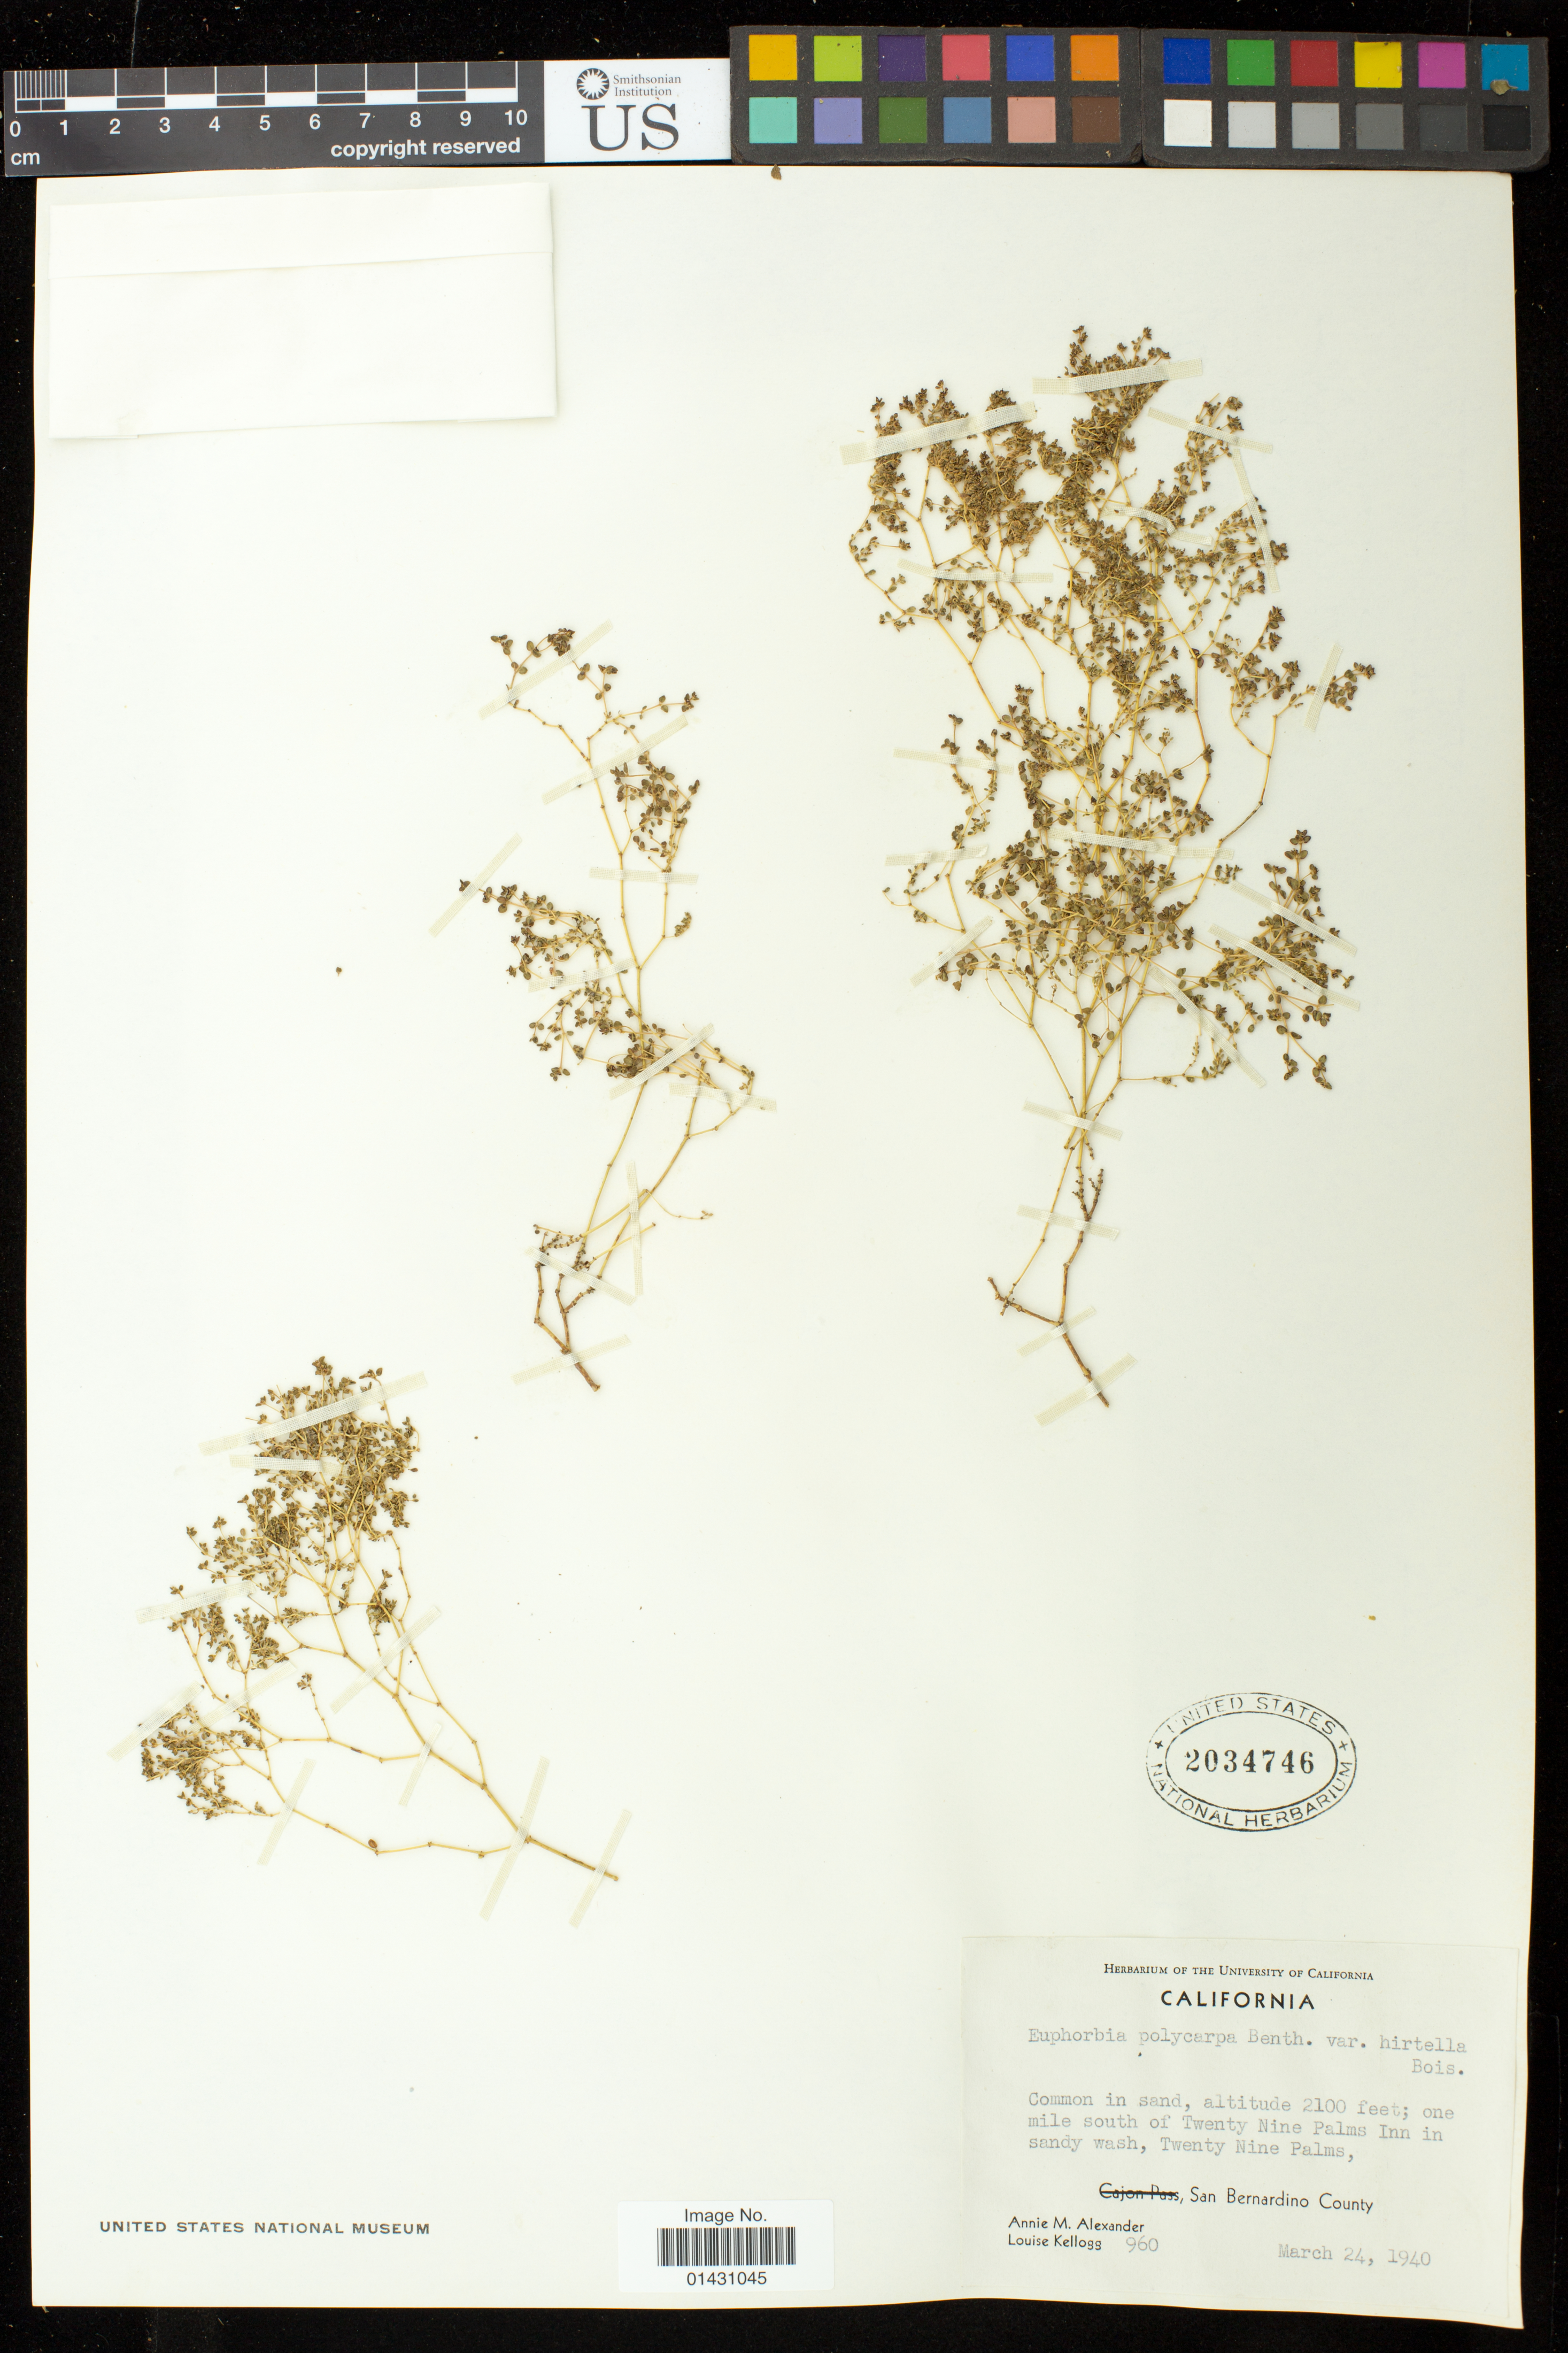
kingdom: Plantae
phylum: Tracheophyta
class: Magnoliopsida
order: Malpighiales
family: Euphorbiaceae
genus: Euphorbia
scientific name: Euphorbia polycarpa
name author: Benth.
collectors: A. M. Alexander & L. Kellogg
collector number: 960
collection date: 1940-03-24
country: United States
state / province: California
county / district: San Bernardino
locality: one mile south of Twenty Nine Palms Inn, Twenty Nine Palms.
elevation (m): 640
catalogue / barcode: US 2034746